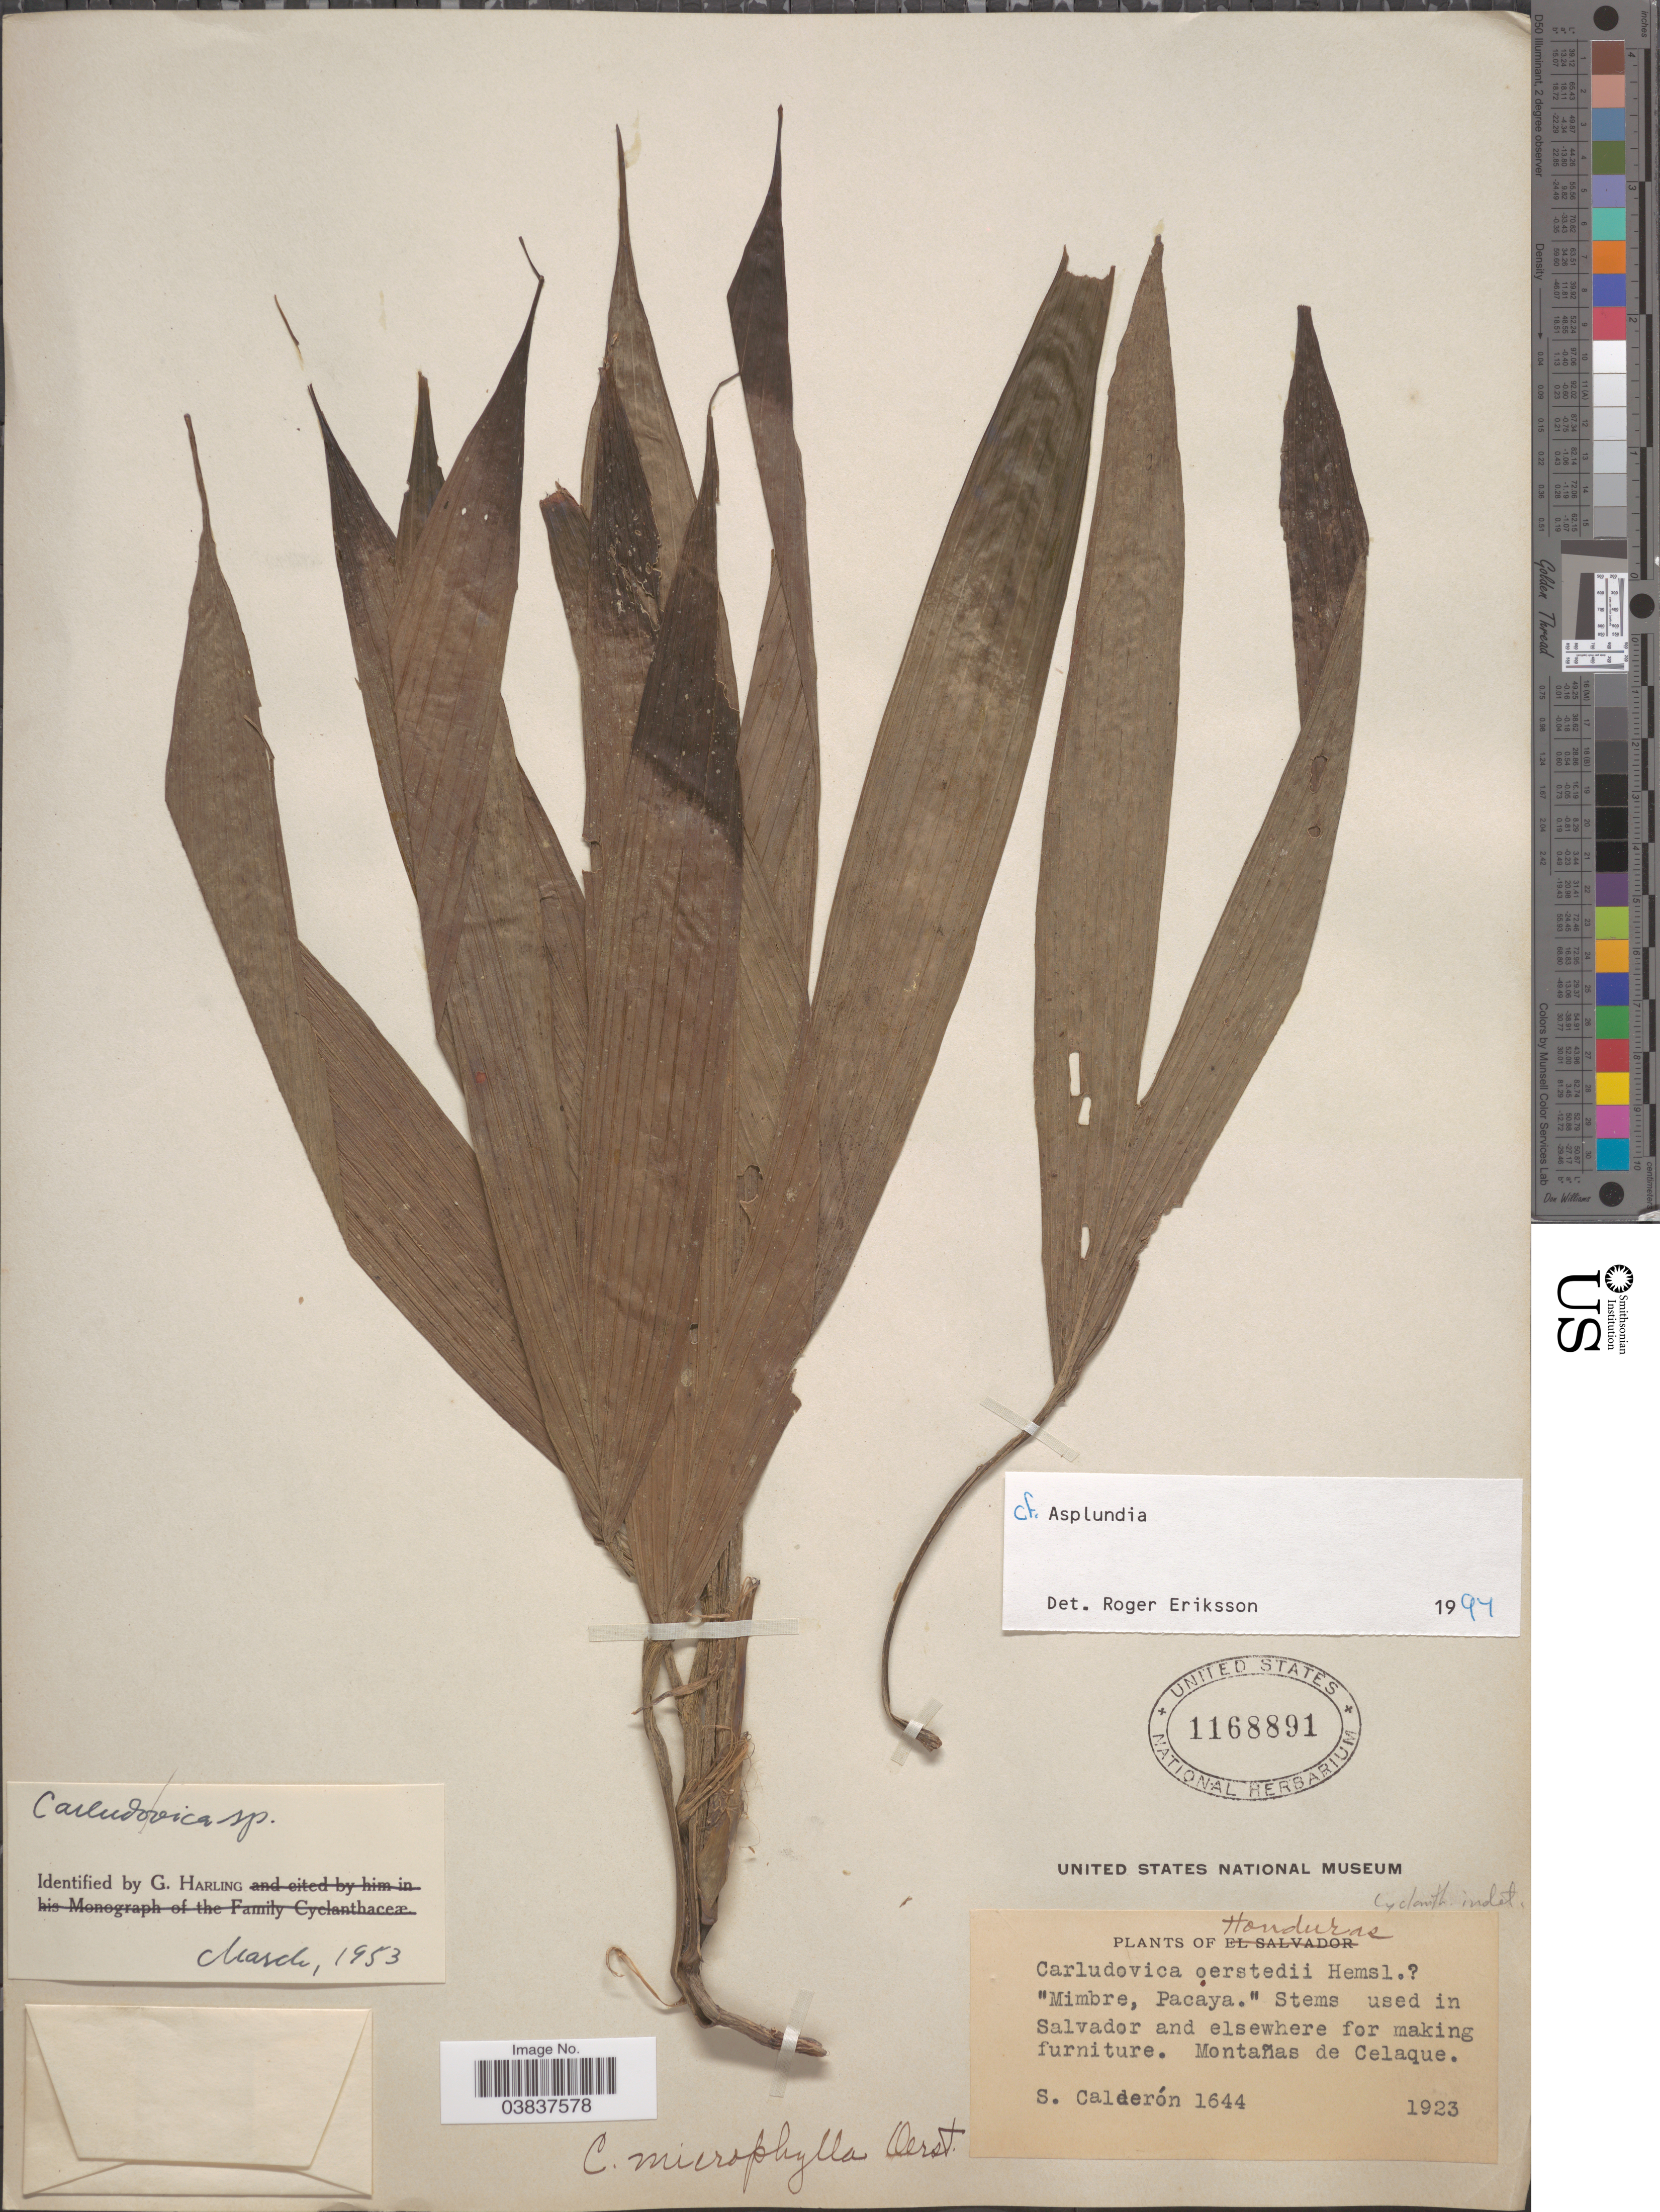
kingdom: Plantae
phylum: Tracheophyta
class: Liliopsida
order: Pandanales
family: Cyclanthaceae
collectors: S. Calderón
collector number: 1644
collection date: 1923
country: Honduras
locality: Montañas de Celaque.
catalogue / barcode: US 1168891